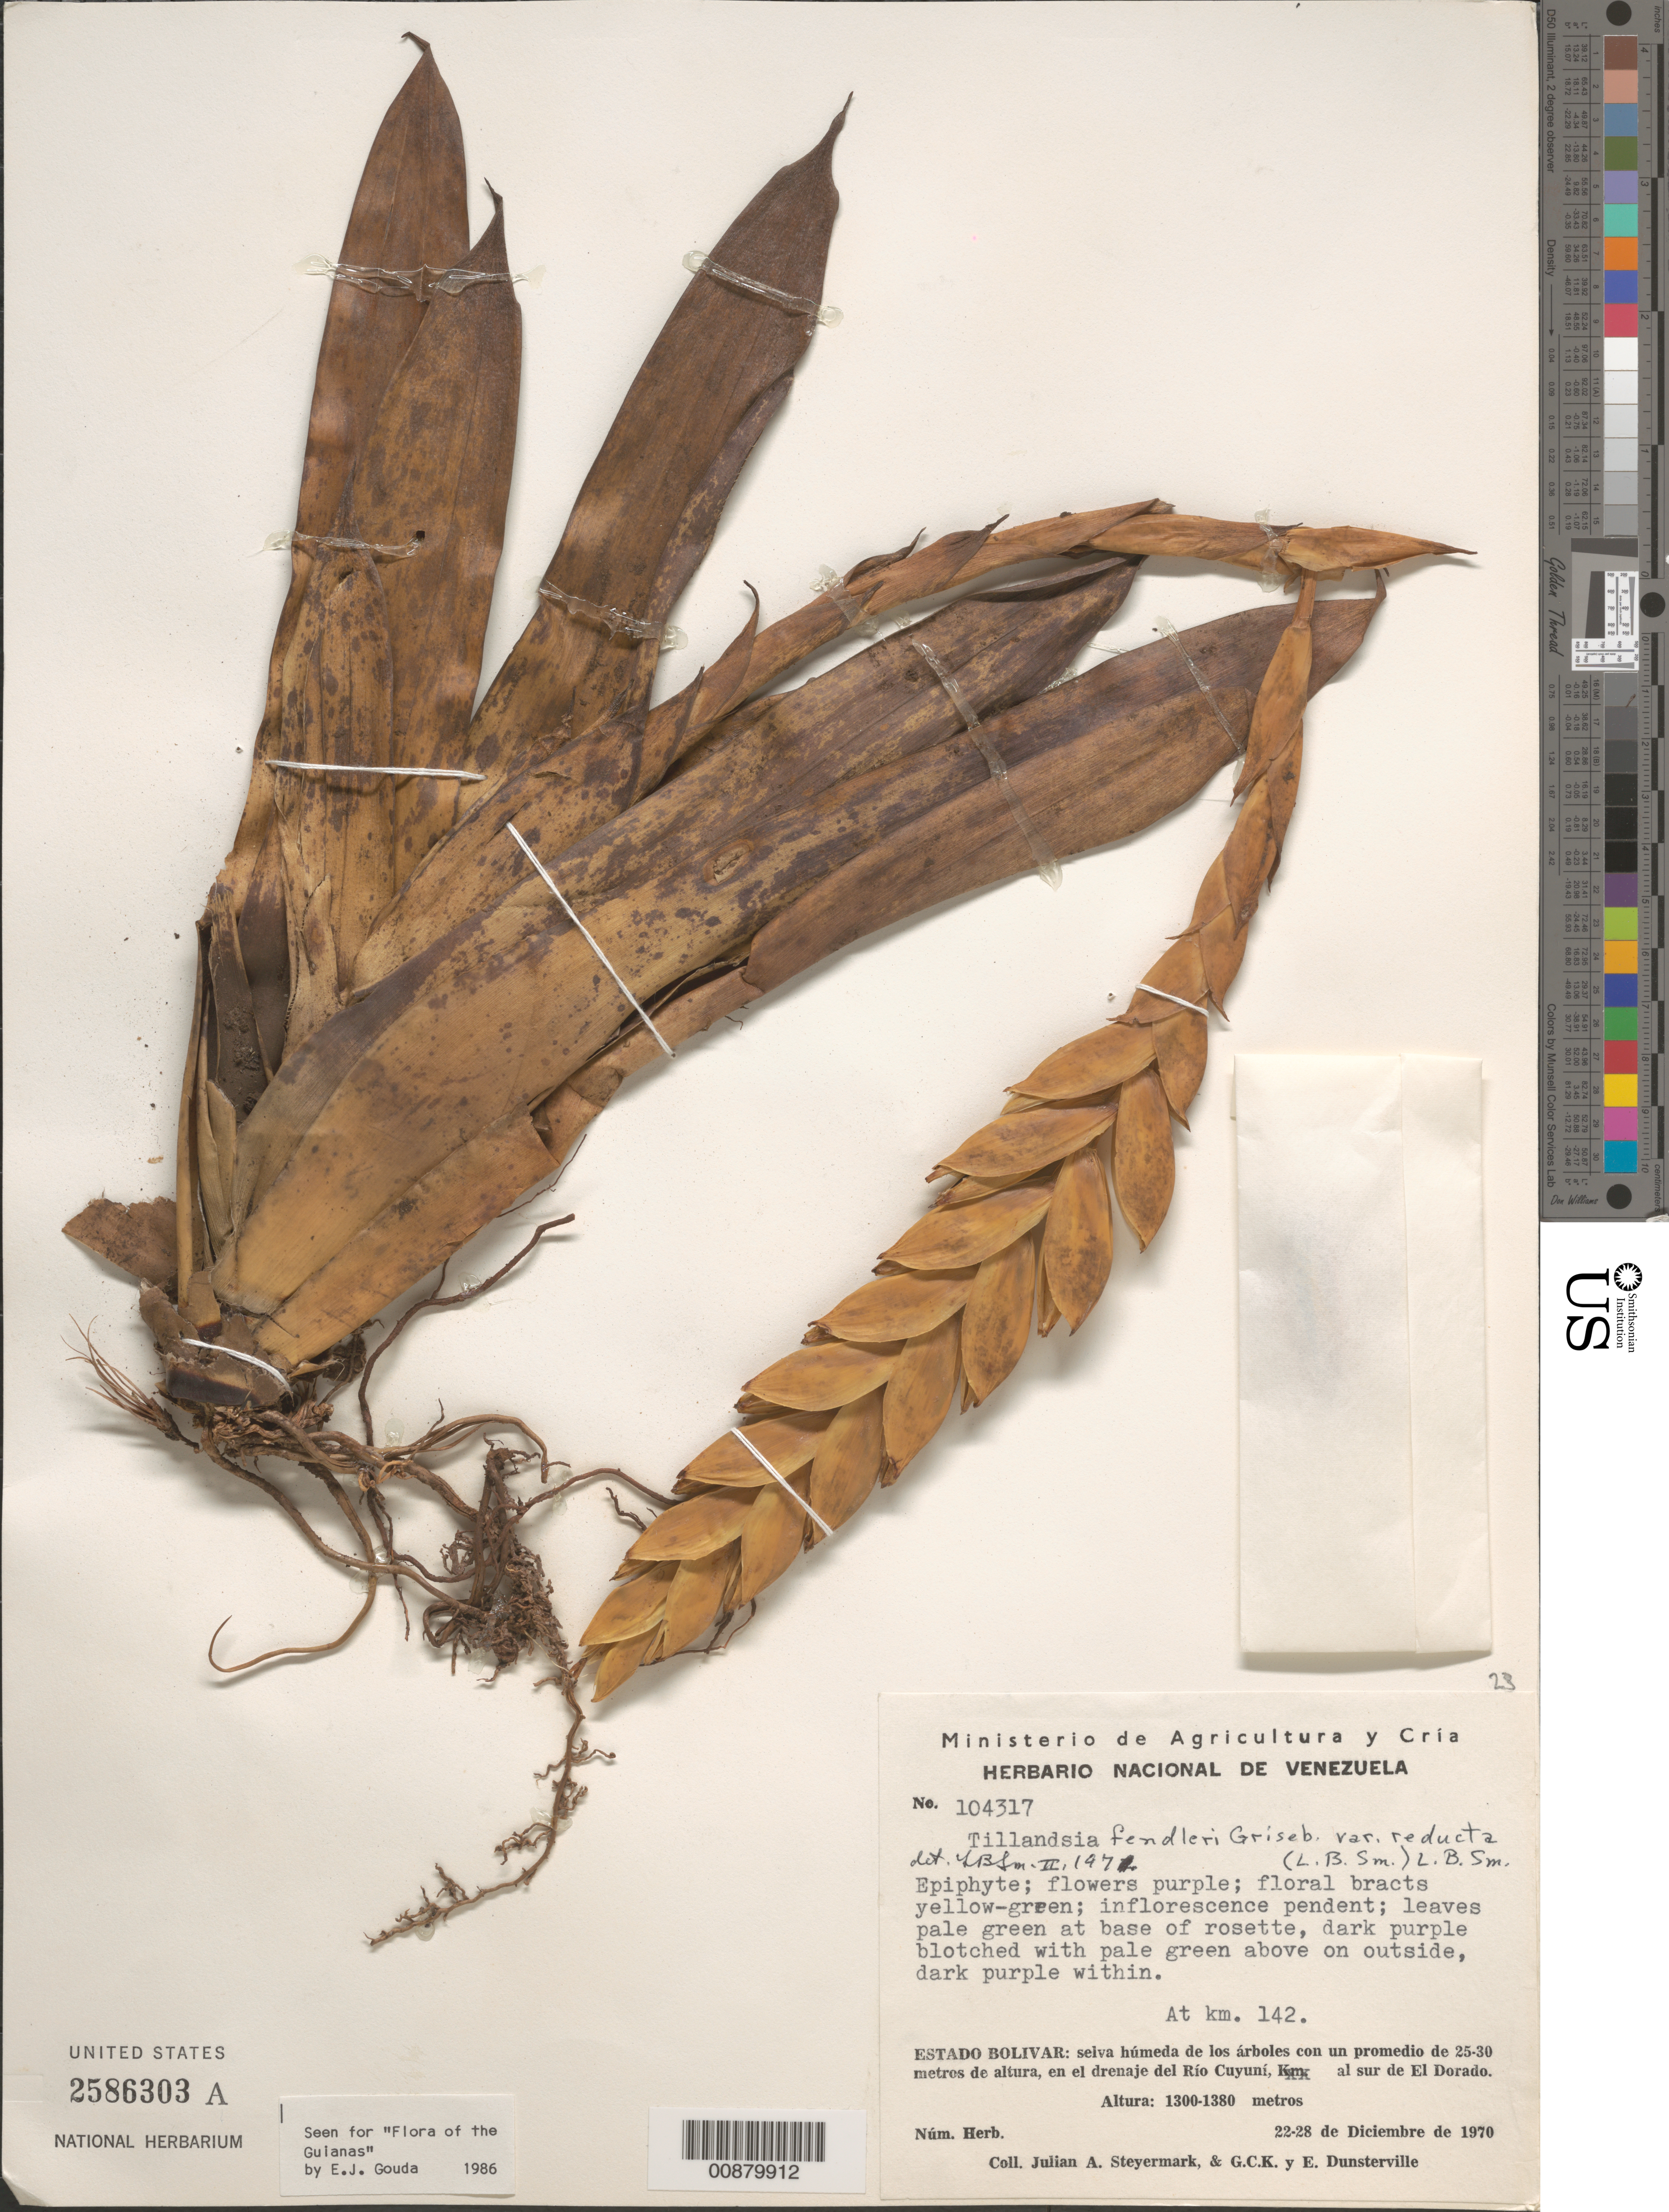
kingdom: Plantae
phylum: Tracheophyta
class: Liliopsida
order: Poales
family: Bromeliaceae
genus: Tillandsia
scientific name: Tillandsia fendleri var. reducta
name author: (L.B. Sm.) L.B. Sm.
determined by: Smith, Lyman B., (US), NMNH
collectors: J. Steyermark, G. C. K. Dunsterville & E. Dunsterville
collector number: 104317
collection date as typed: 22-Dec-70 to 28-Dec-70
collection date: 1970-12-22/1970-12-28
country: Venezuela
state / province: Bolívar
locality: Río Cuyuni, S of El Dorado, km 142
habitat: Selva húmeda de los arboles con un promedio de 25-30 metros de altura en el drenaje del rio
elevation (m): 1300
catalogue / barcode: US 2586303A